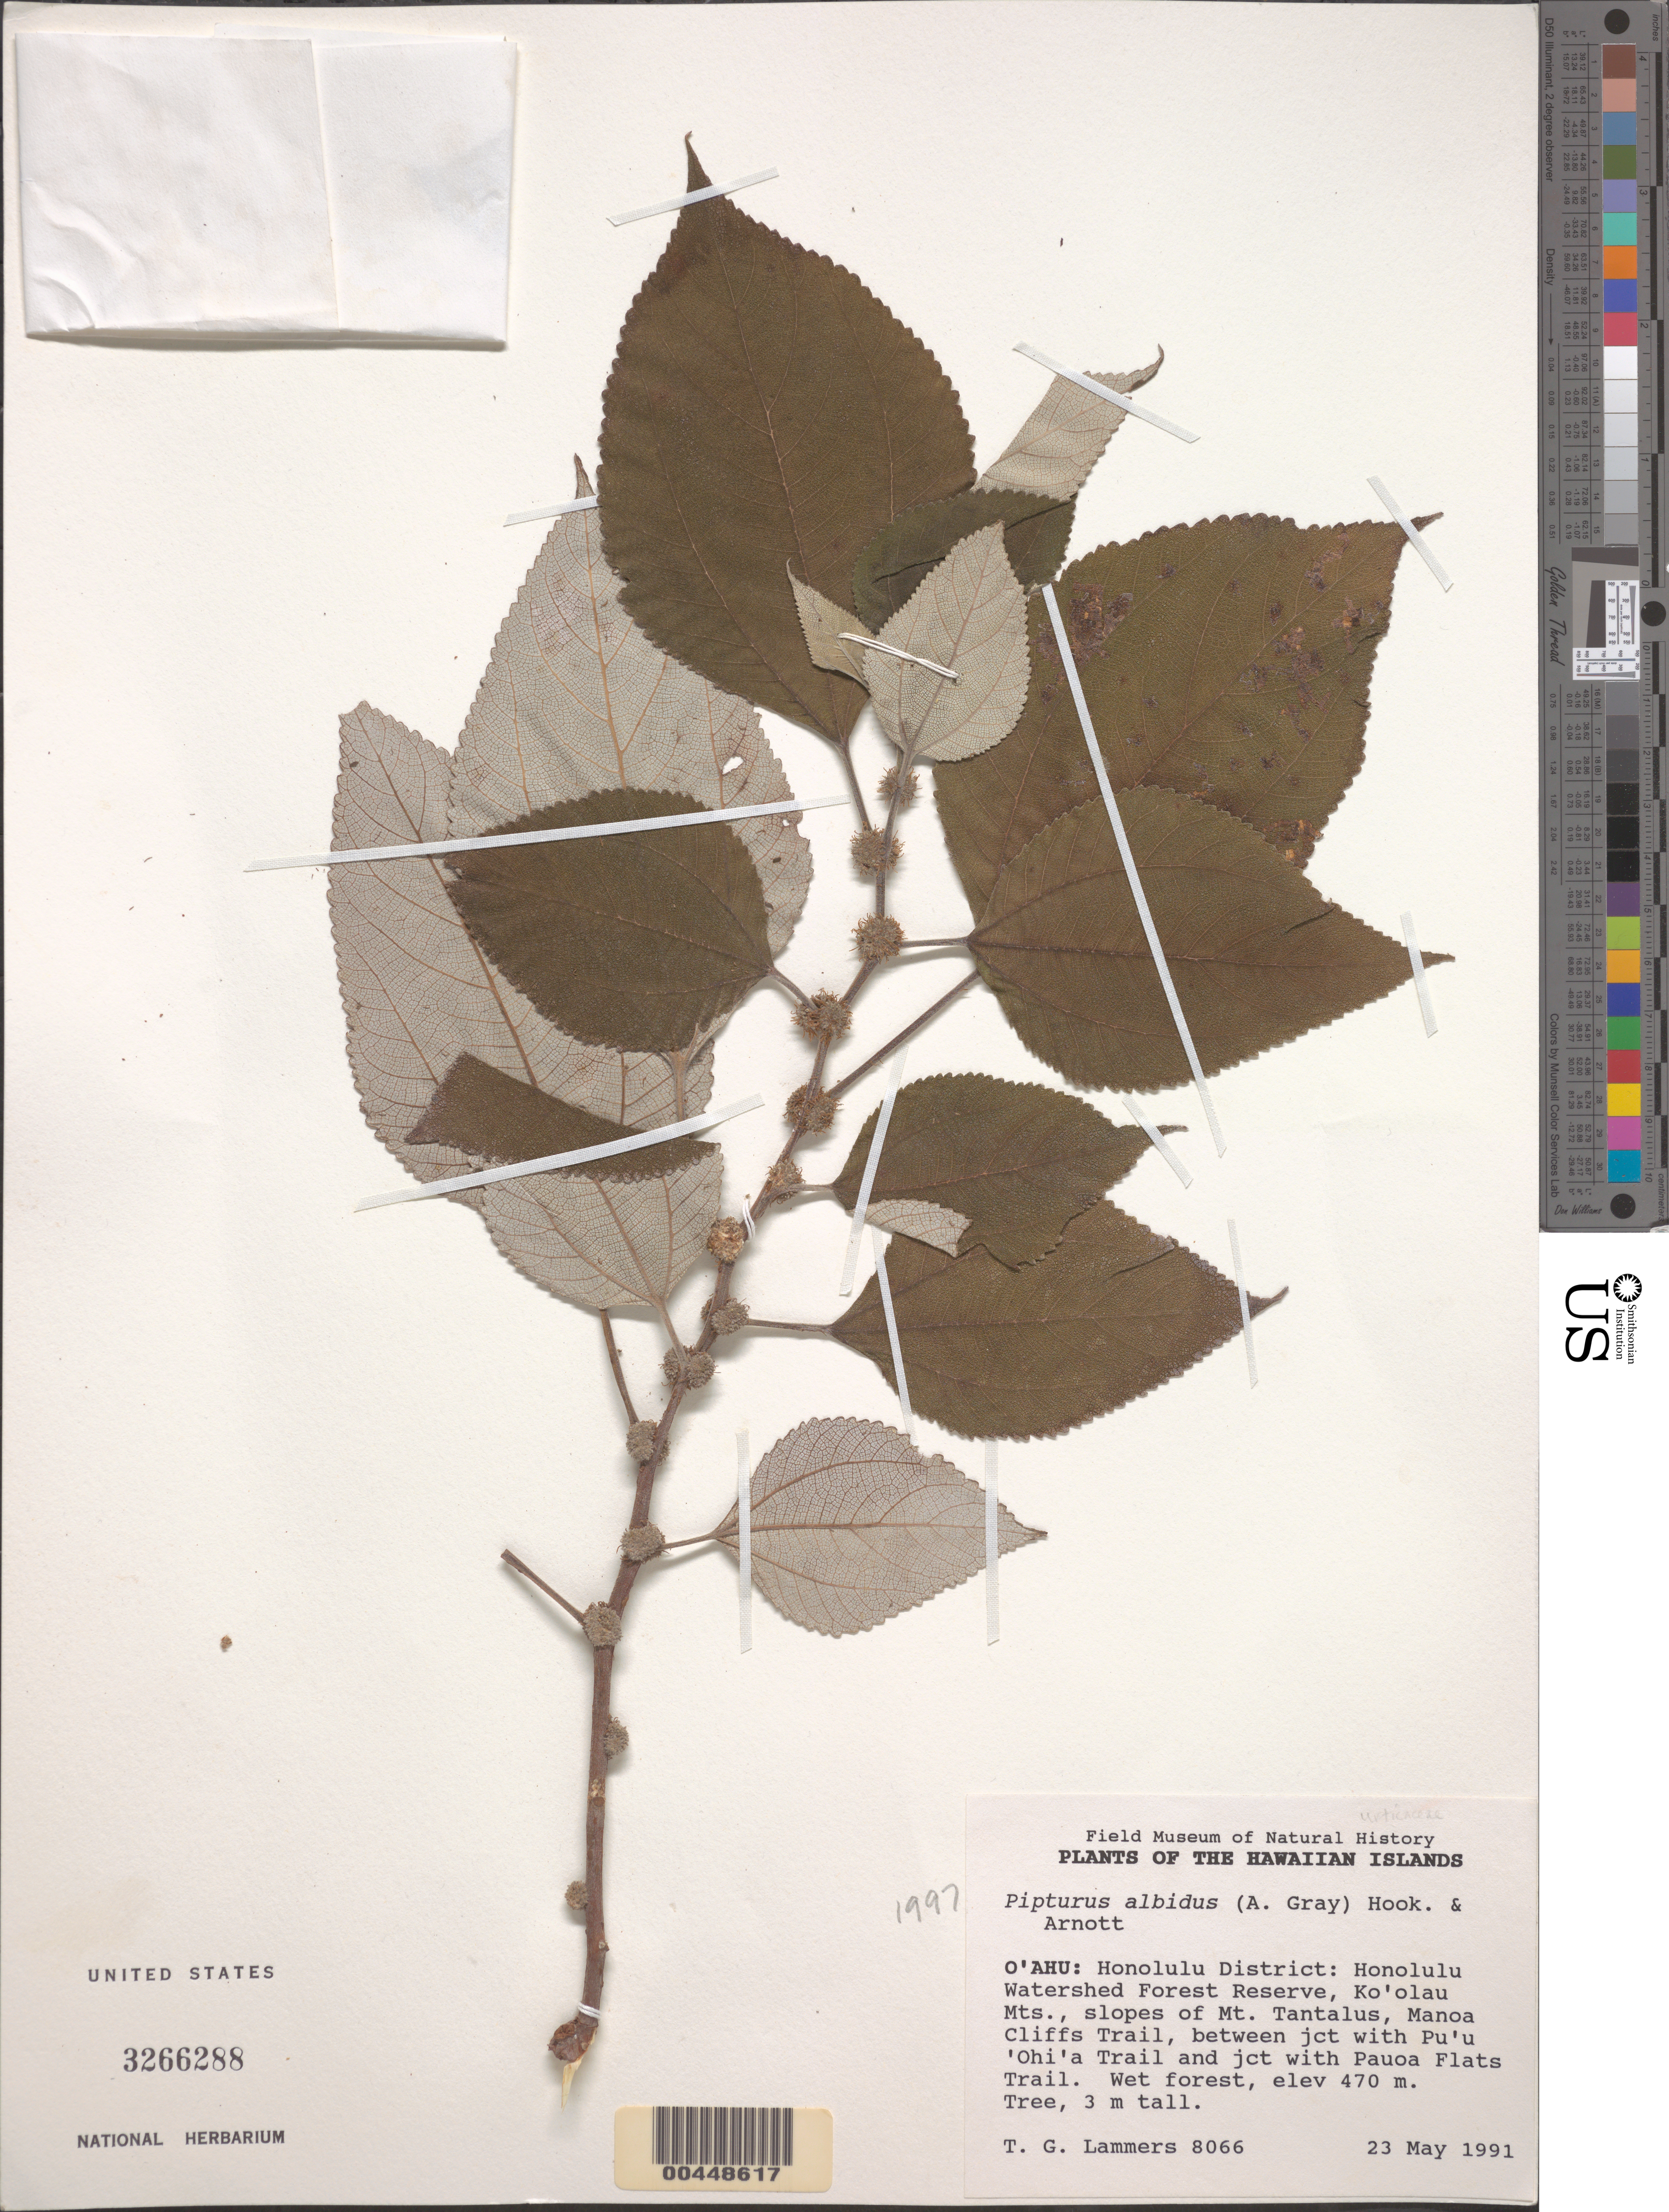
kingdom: Plantae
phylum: Tracheophyta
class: Magnoliopsida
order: Rosales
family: Urticaceae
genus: Pipturus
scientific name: Pipturus albidus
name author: (Hook. & Arn.) A. Gray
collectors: T. G. Lammers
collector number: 8066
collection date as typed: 23 May 1991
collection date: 1991-05-23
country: United States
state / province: Hawaii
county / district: Honolulu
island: Oahu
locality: Honolulu Dist., Honolulu Watershed For Res, Koolau Mts, Mt Tantalus, Manoa Cliffs Trail, btwn Puu Ohia and Pauoa Flats Trails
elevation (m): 470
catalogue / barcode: US 3266288